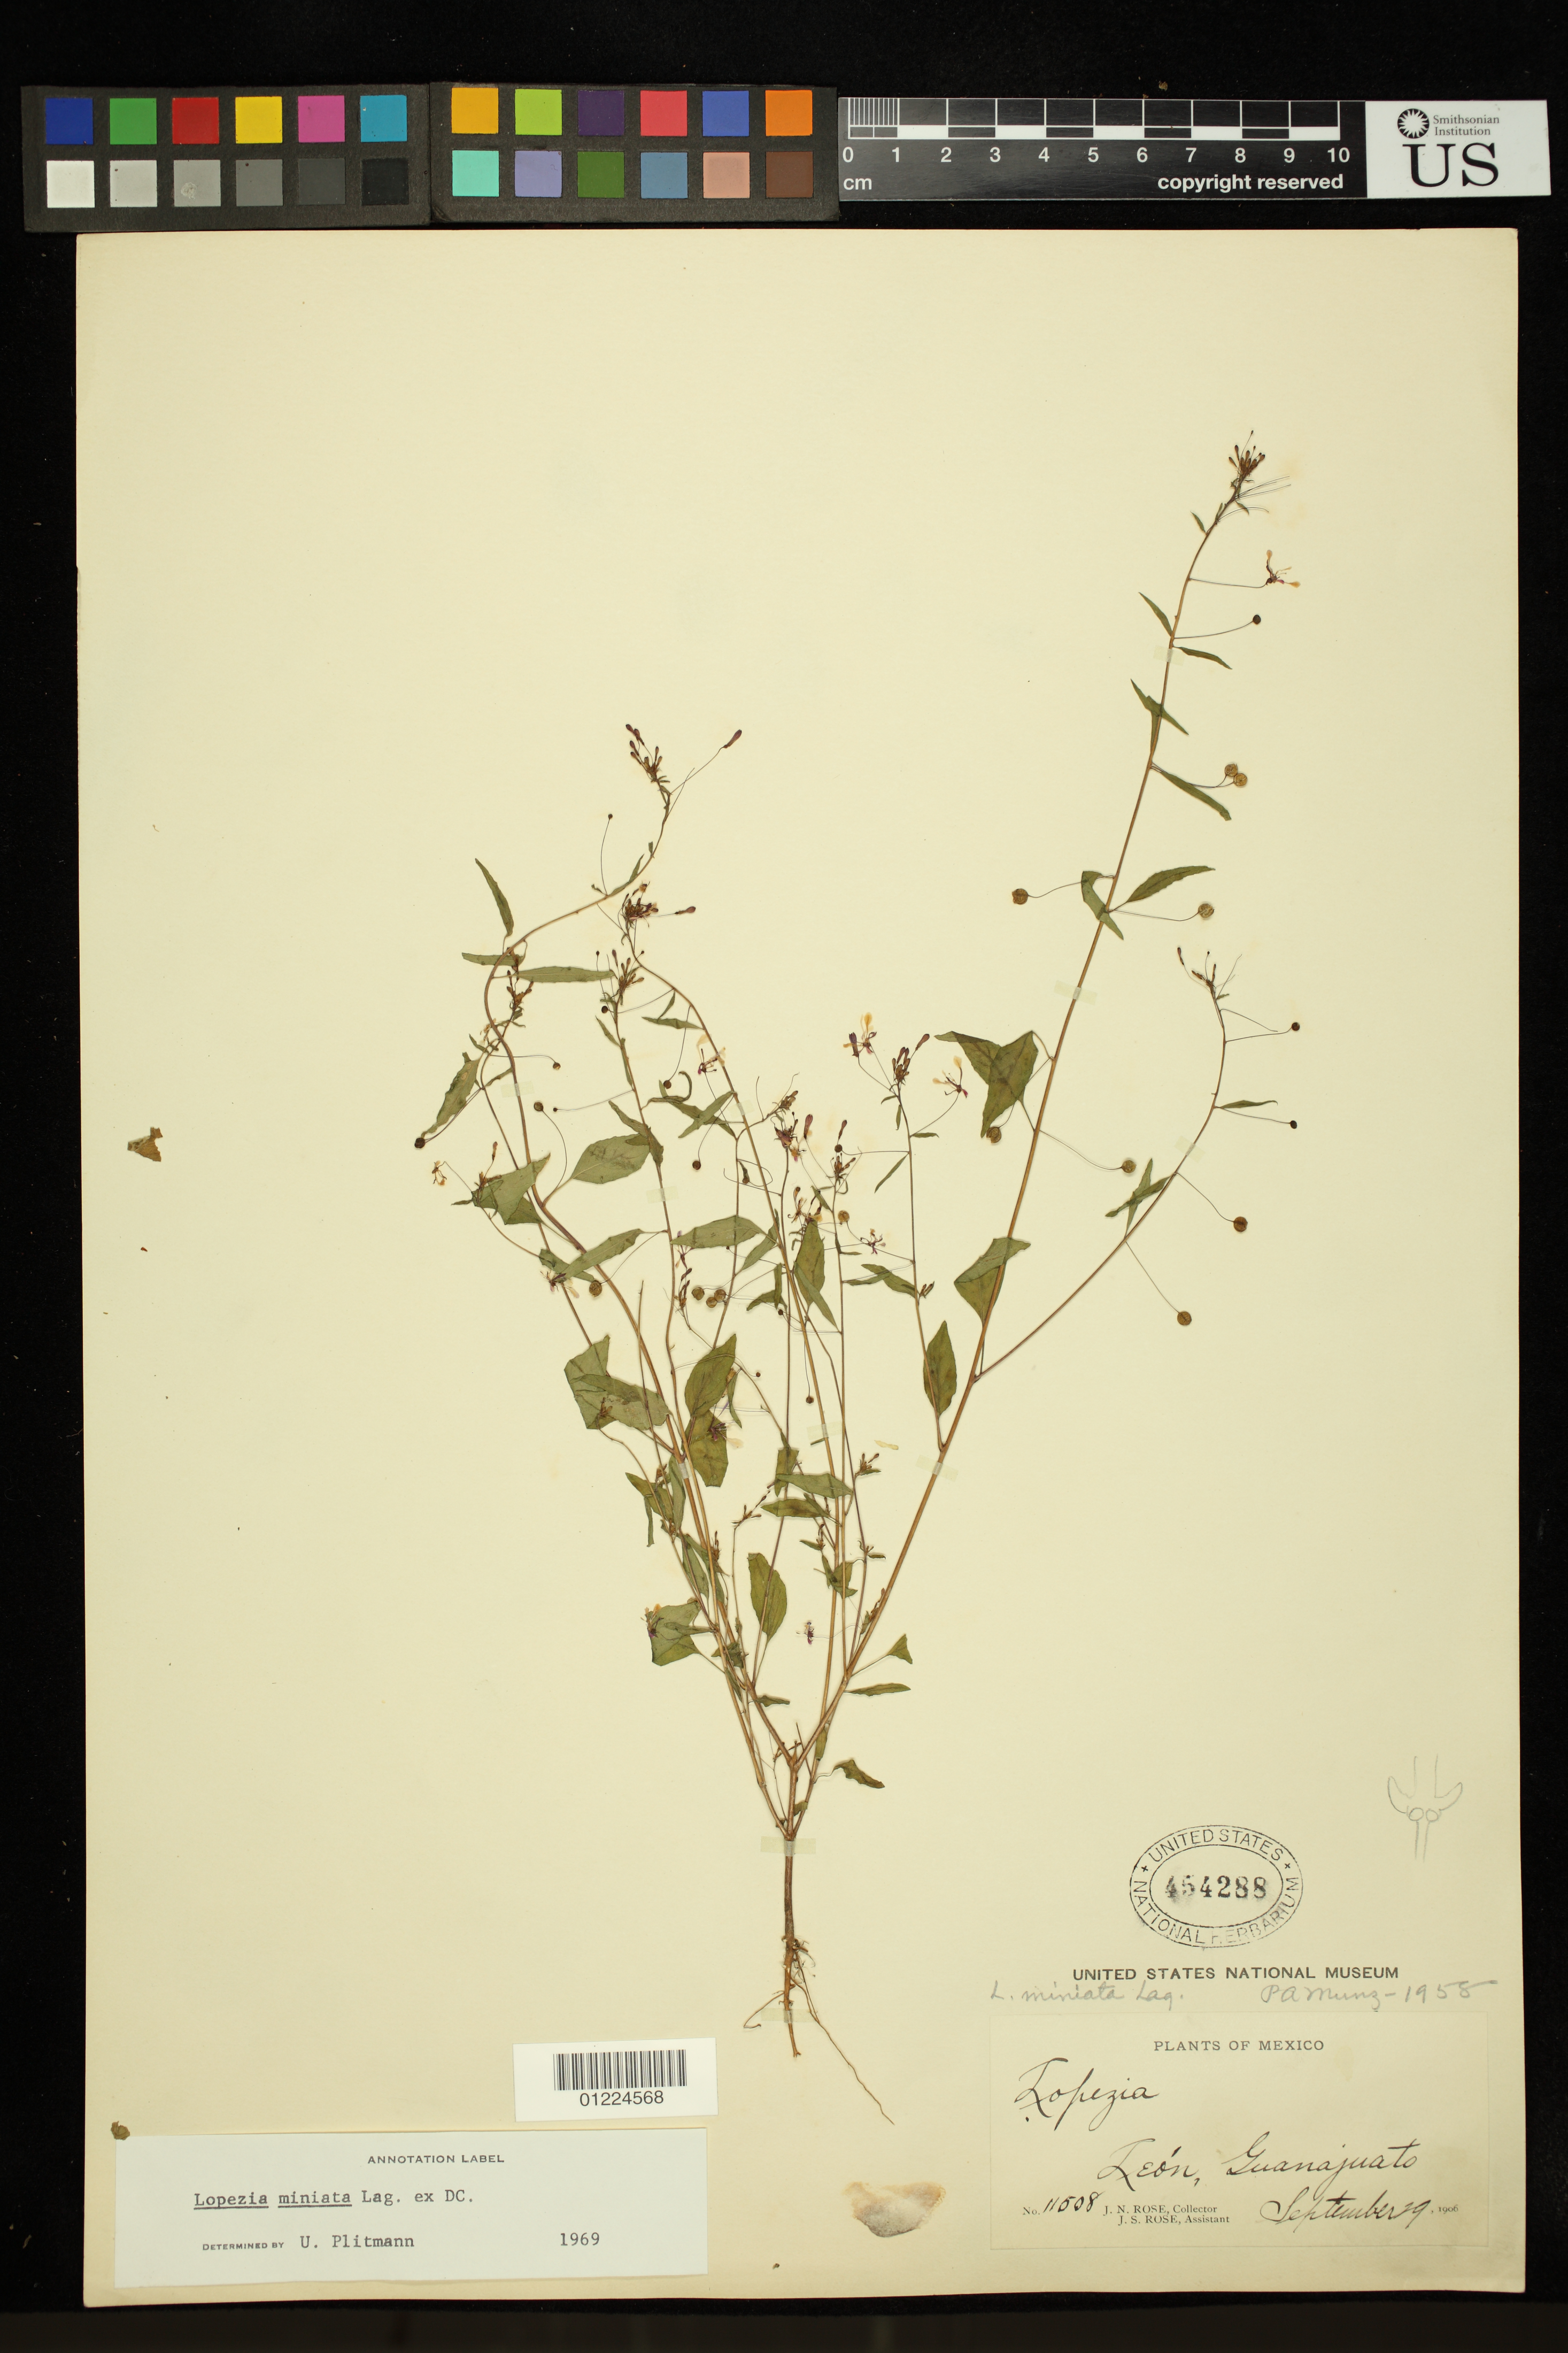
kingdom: Plantae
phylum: Tracheophyta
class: Magnoliopsida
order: Myrtales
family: Onagraceae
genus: Lopezia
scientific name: Lopezia miniata subsp. miniata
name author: Lag. ex DC.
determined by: Wagner, W. L., (BOT), Smithsonian Institution - National Museum of Natural History (UNITED STATES)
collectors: J. N. Rose & J. S. Rose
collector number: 11508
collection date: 1906-09-29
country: Mexico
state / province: Guanajuato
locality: Leon.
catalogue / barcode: US 454288